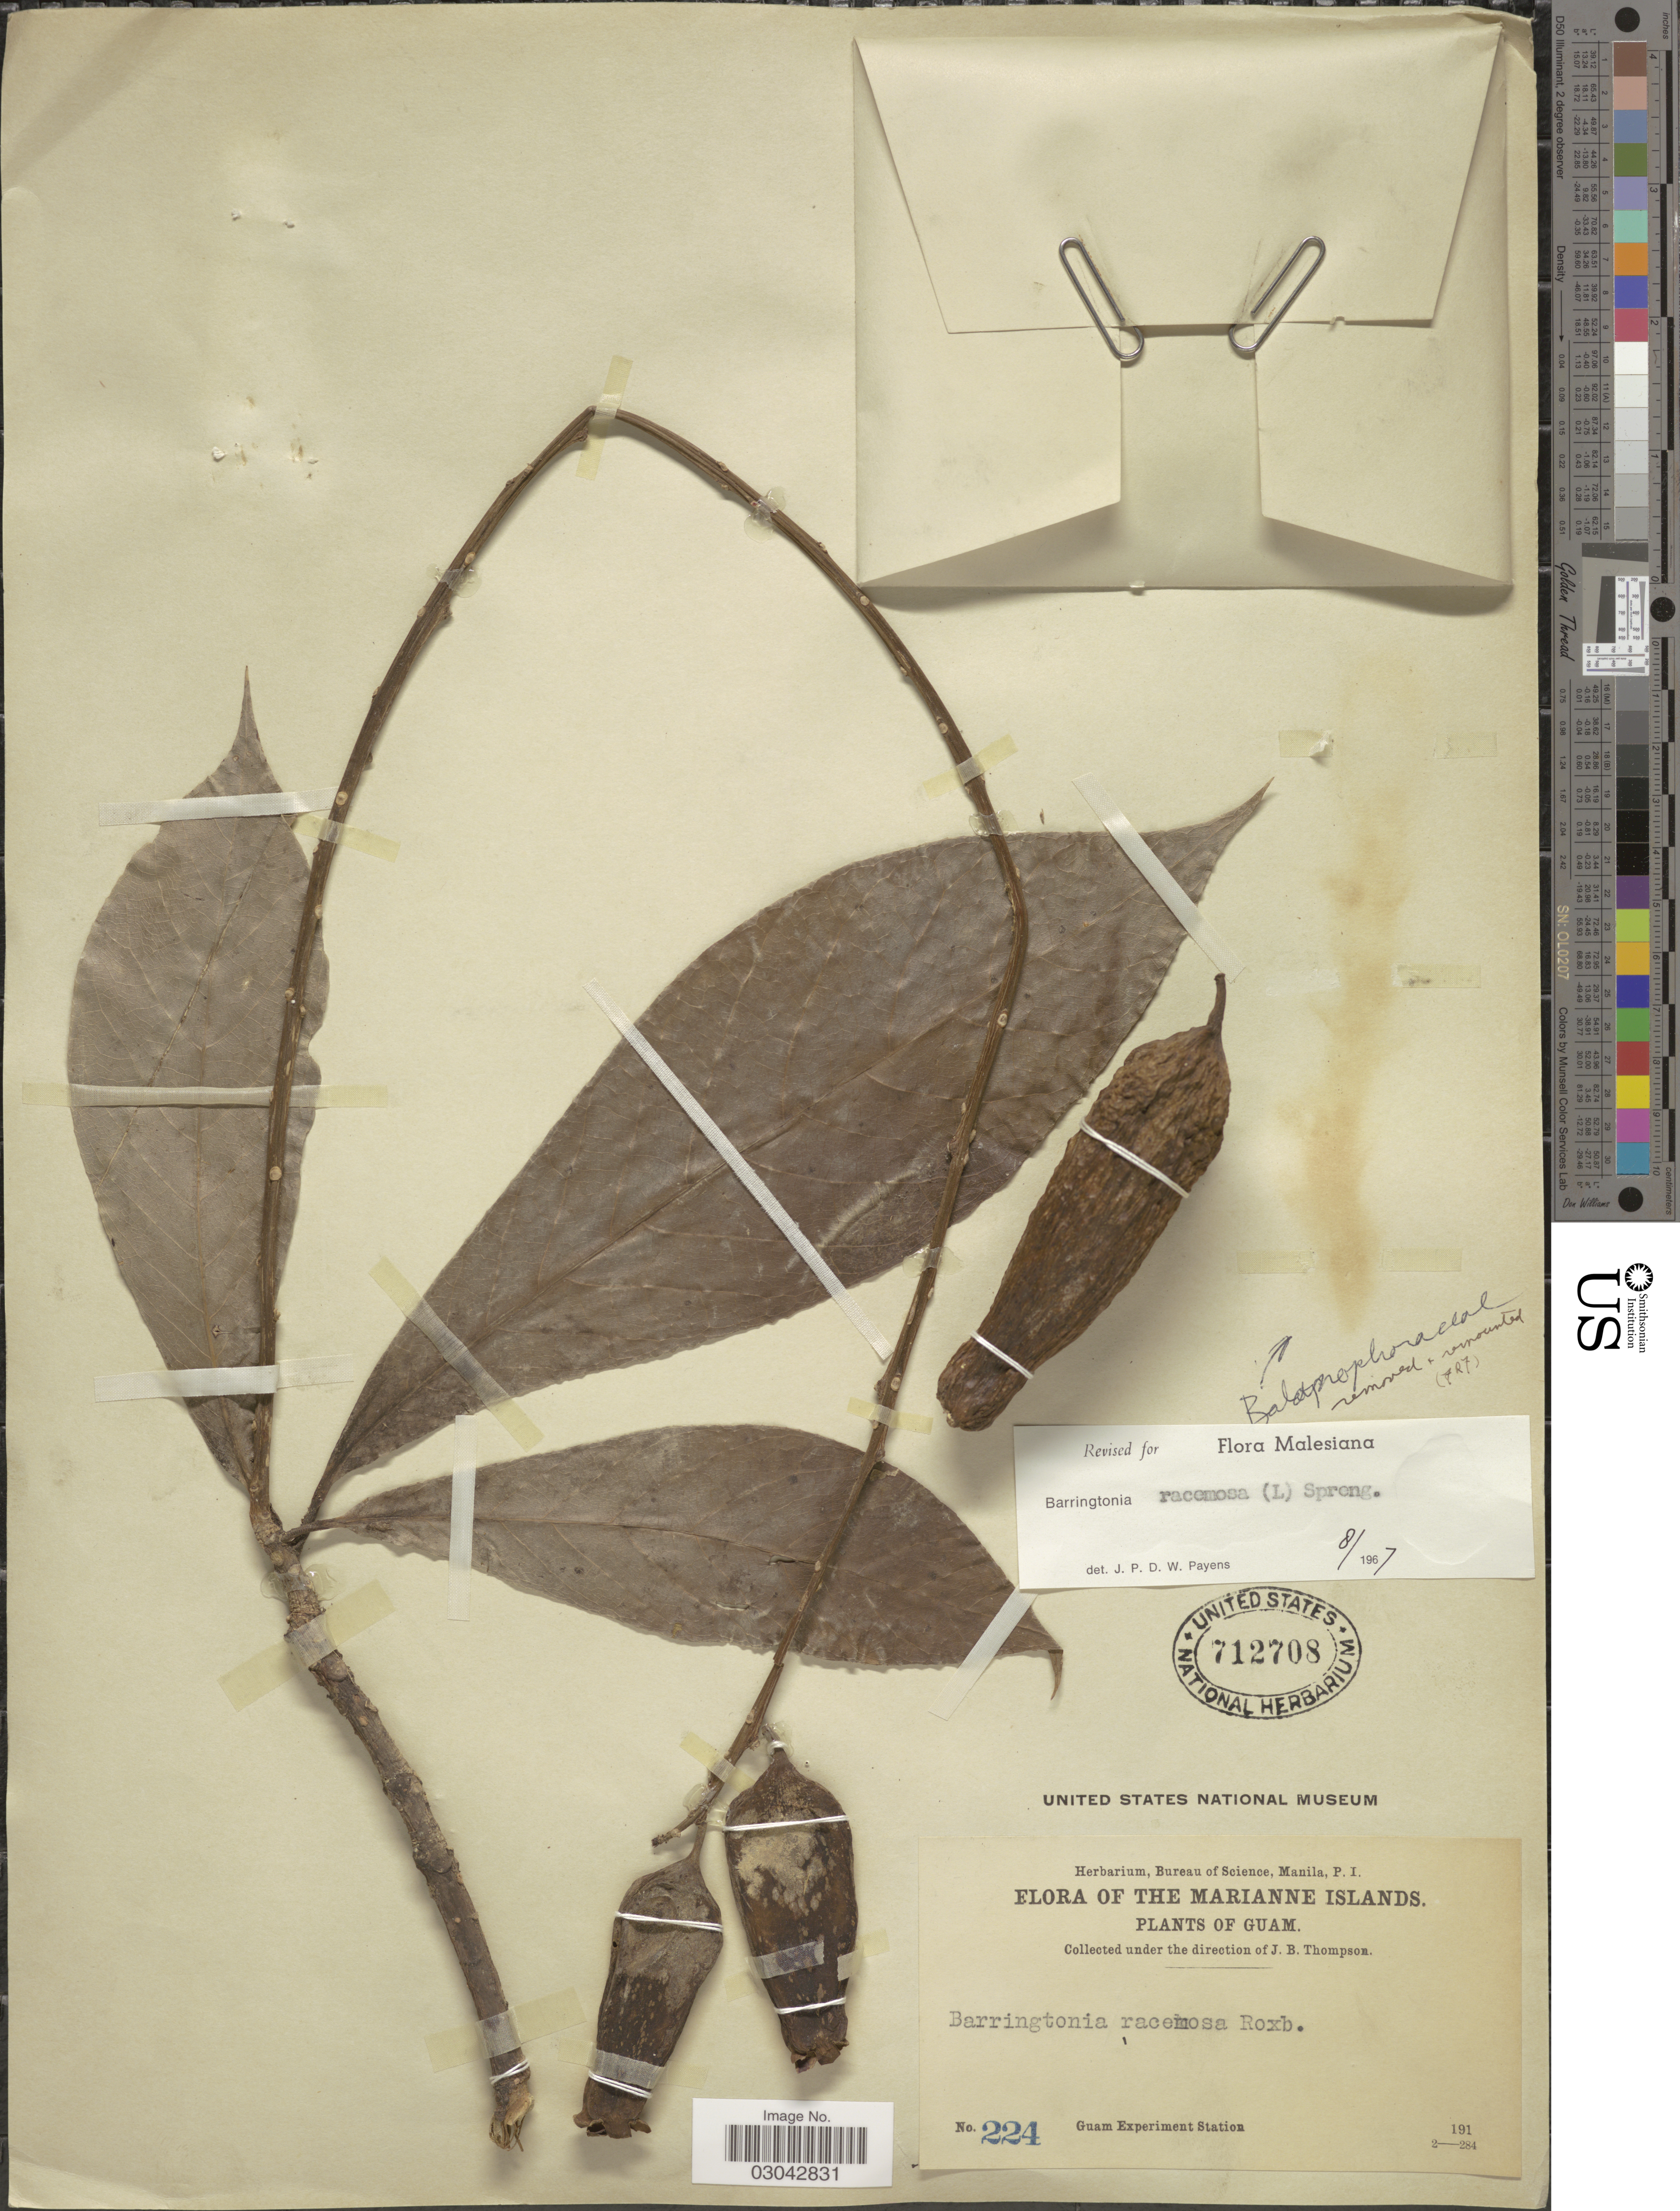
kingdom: Plantae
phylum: Tracheophyta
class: Magnoliopsida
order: Ericales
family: Lecythidaceae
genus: Barringtonia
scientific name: Barringtonia racemosa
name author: (L.) Spreng.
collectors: Guam Exp. Sta.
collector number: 224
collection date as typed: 191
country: Guam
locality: Marianne Islands.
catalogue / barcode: US 712708